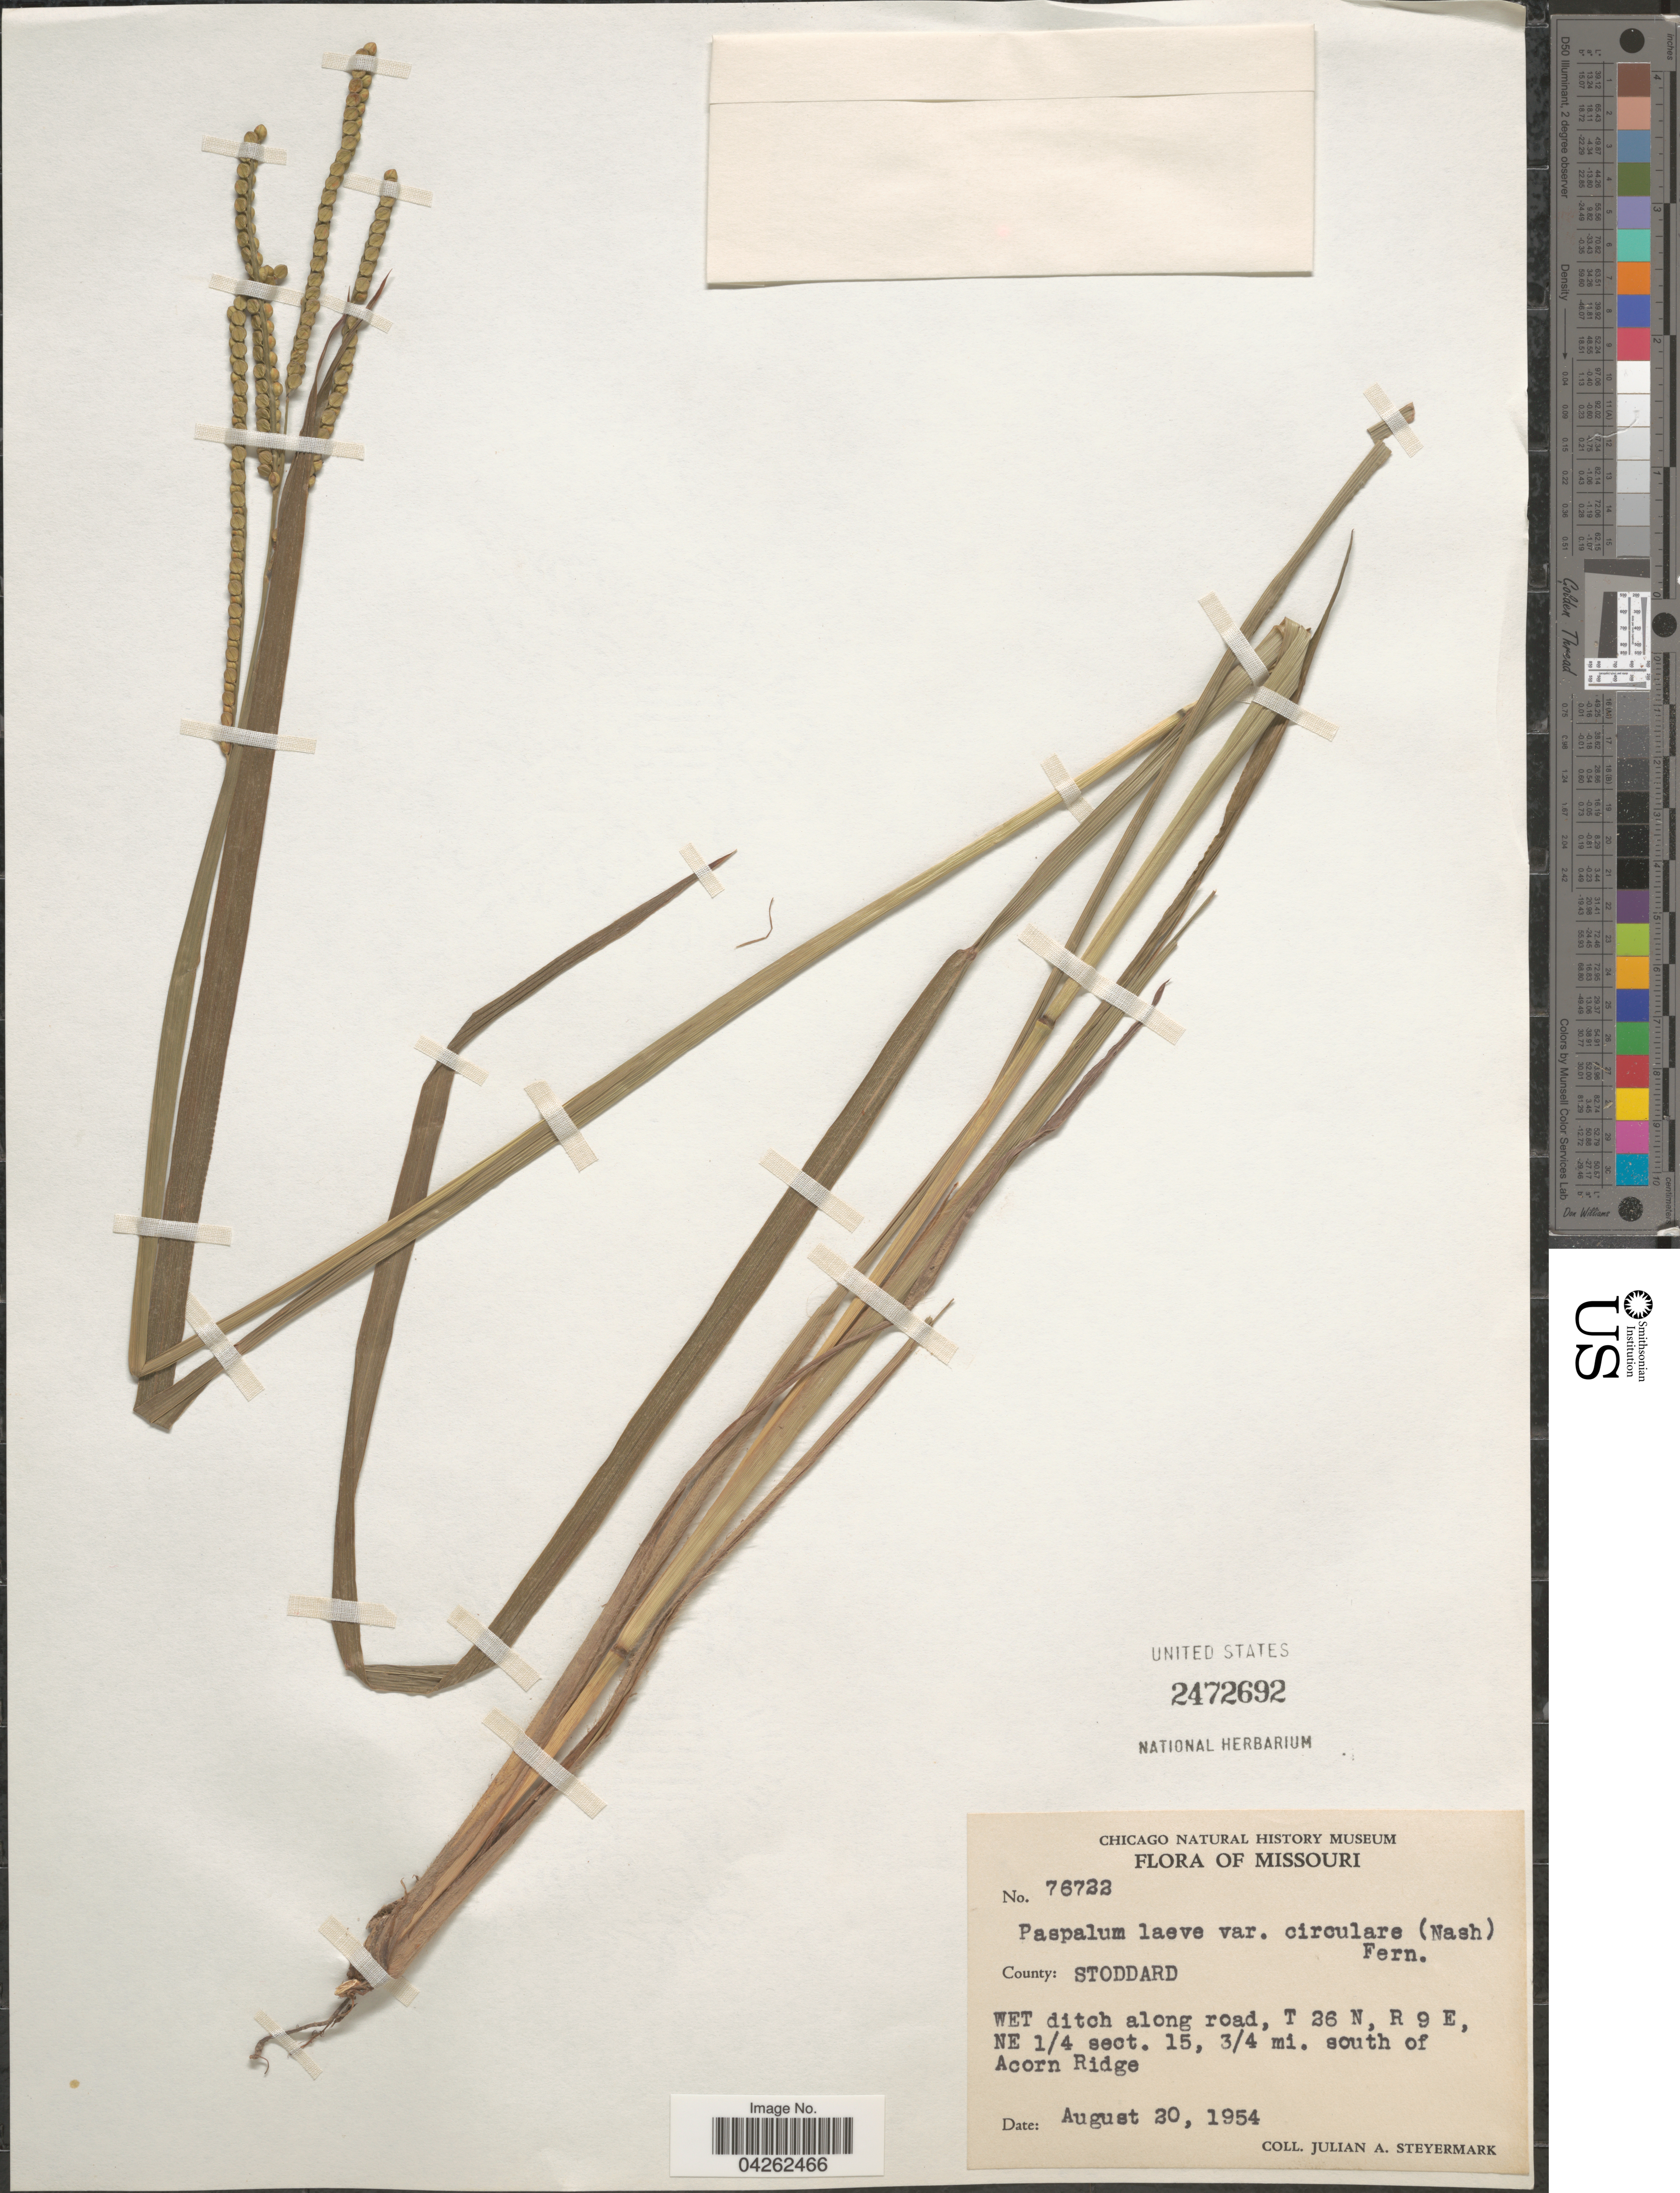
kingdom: Plantae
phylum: Tracheophyta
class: Liliopsida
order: Poales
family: Poaceae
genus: Paspalum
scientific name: Paspalum laeve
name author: Michx.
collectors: J. Steyermark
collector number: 76722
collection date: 1954-08-20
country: United States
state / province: Missouri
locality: County: Stoddard. Wet ditch along road, T 26 N, R 9 E, NE ¼ sect. 15, ¾ mi. south of Acorn Ridge.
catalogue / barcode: US 2472692